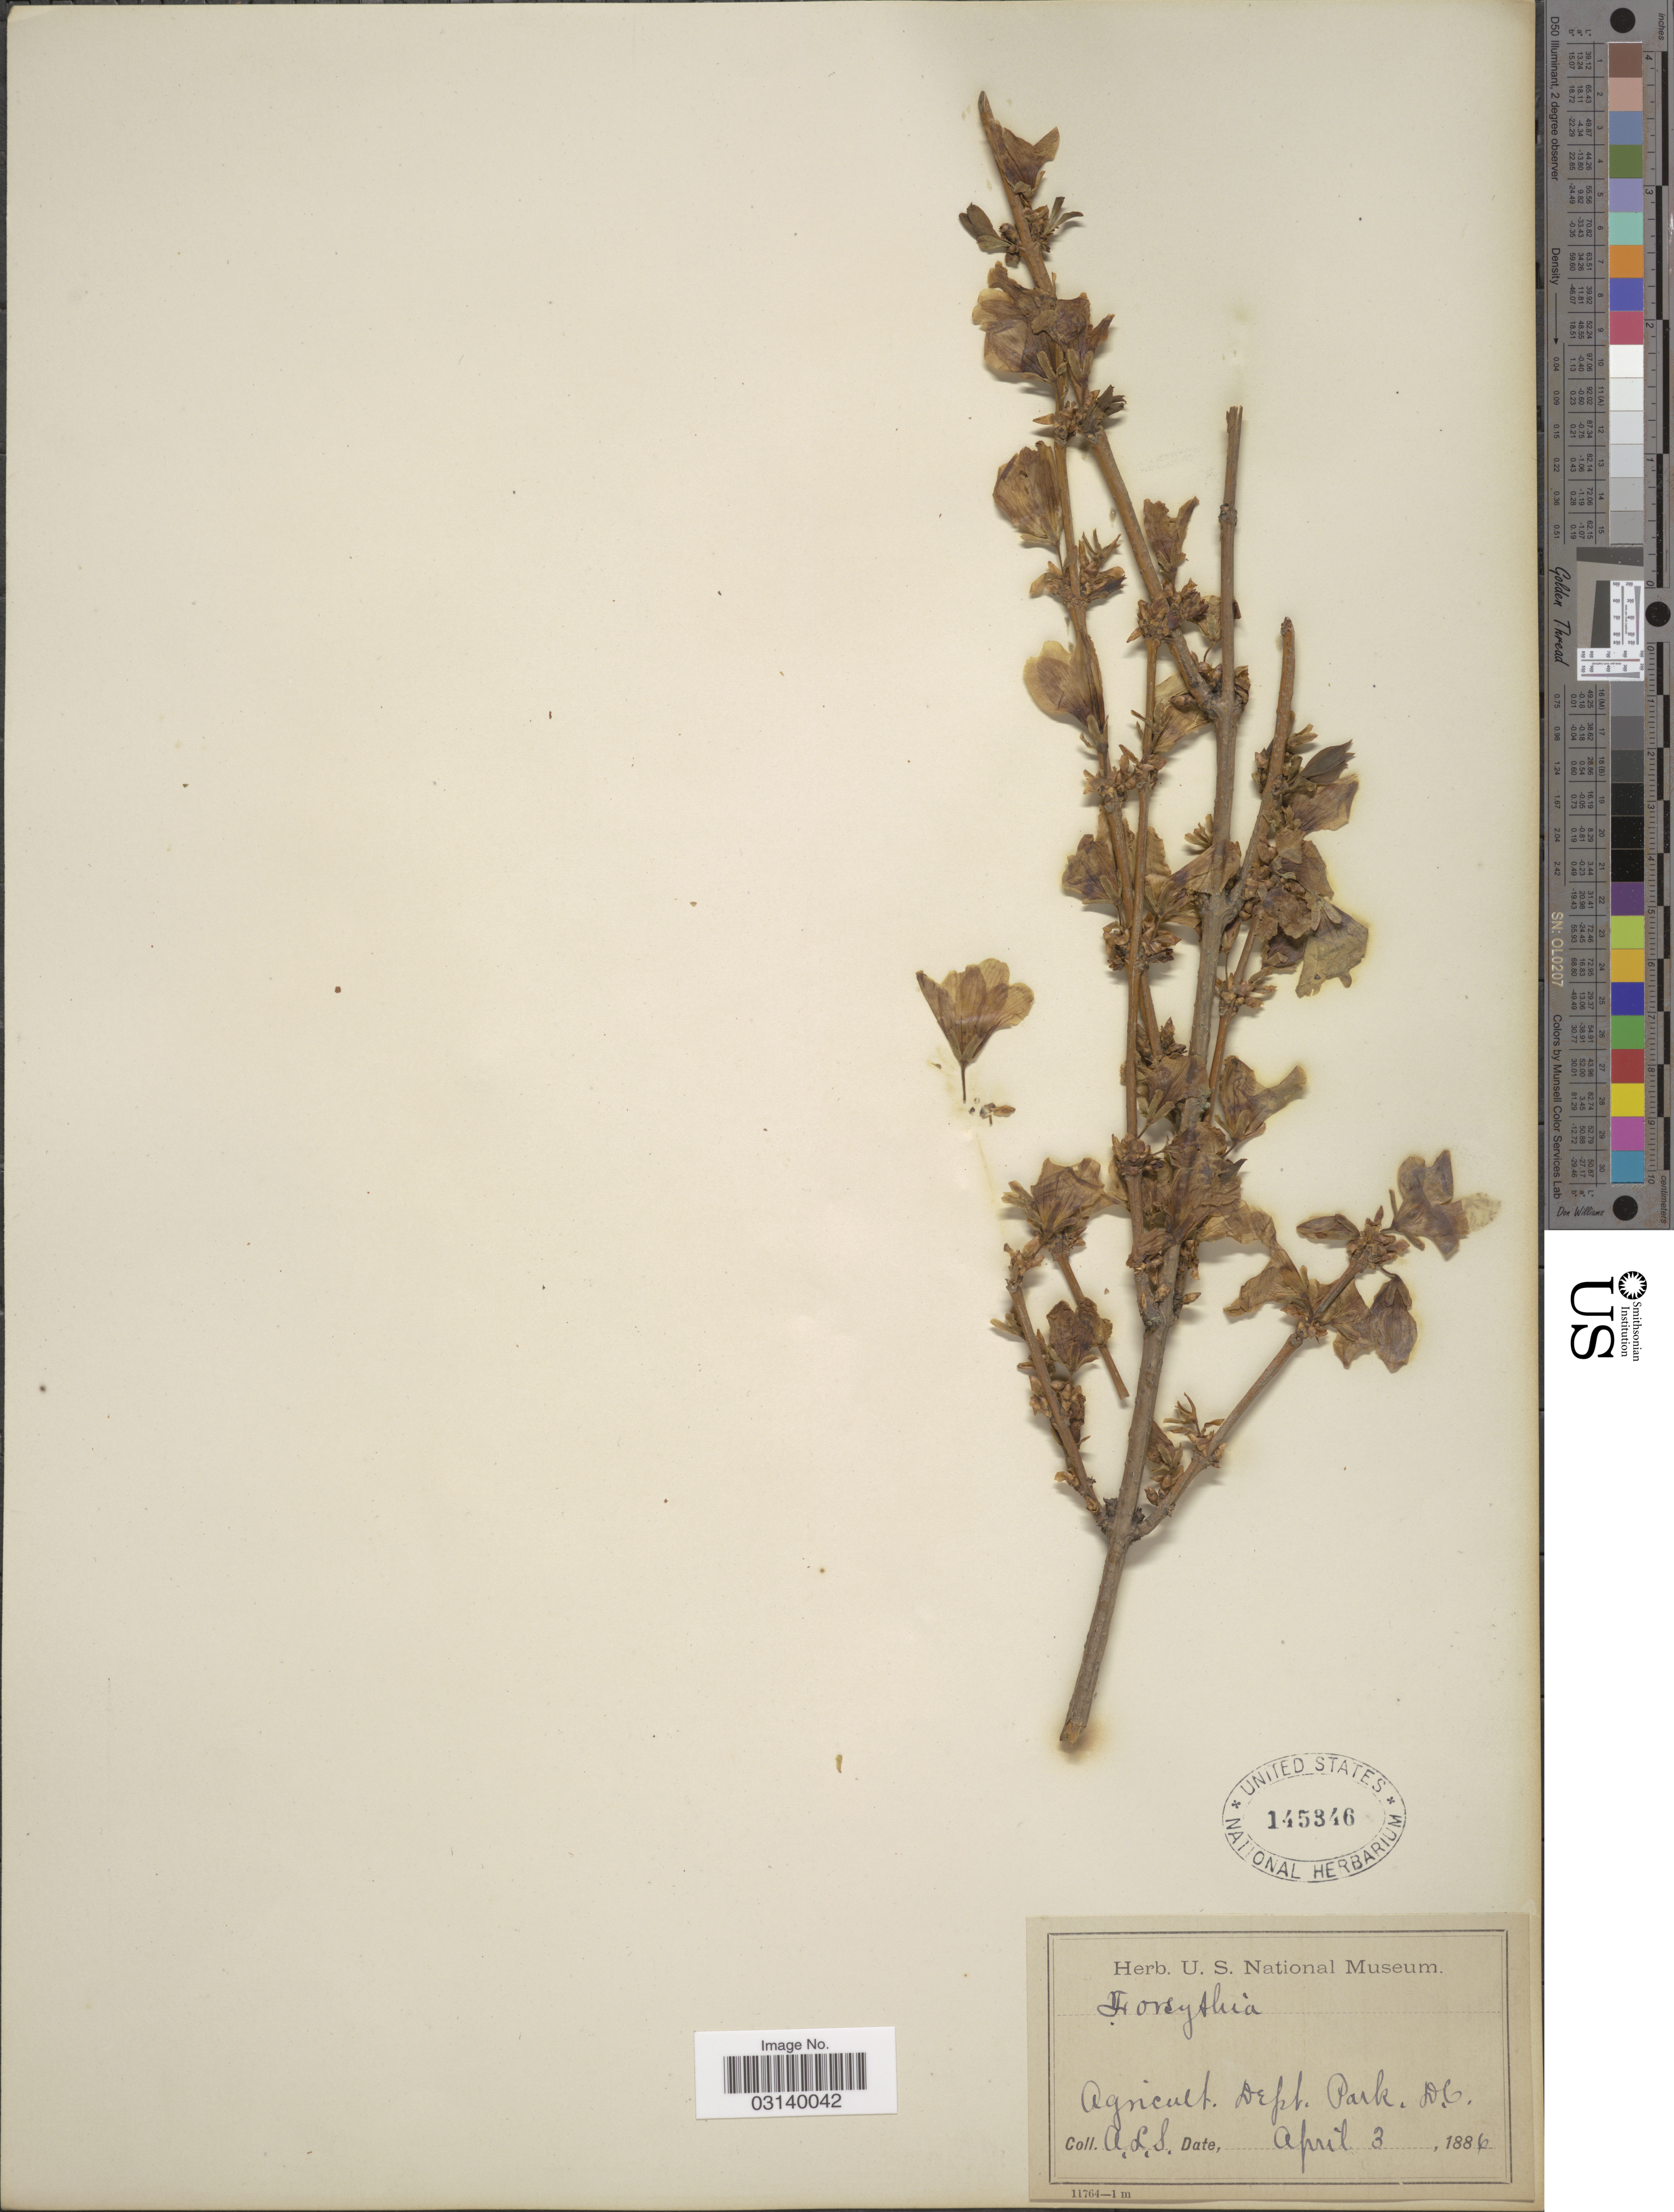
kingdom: Plantae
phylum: Tracheophyta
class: Magnoliopsida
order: Lamiales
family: Oleaceae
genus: Forsythia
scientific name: Forsythia suspensa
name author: (Thunb.) Vahl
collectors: A. L. S.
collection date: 1886-04-03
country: United States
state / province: District of Columbia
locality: Agricult. Dept. Park. D.C.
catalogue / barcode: US 145346